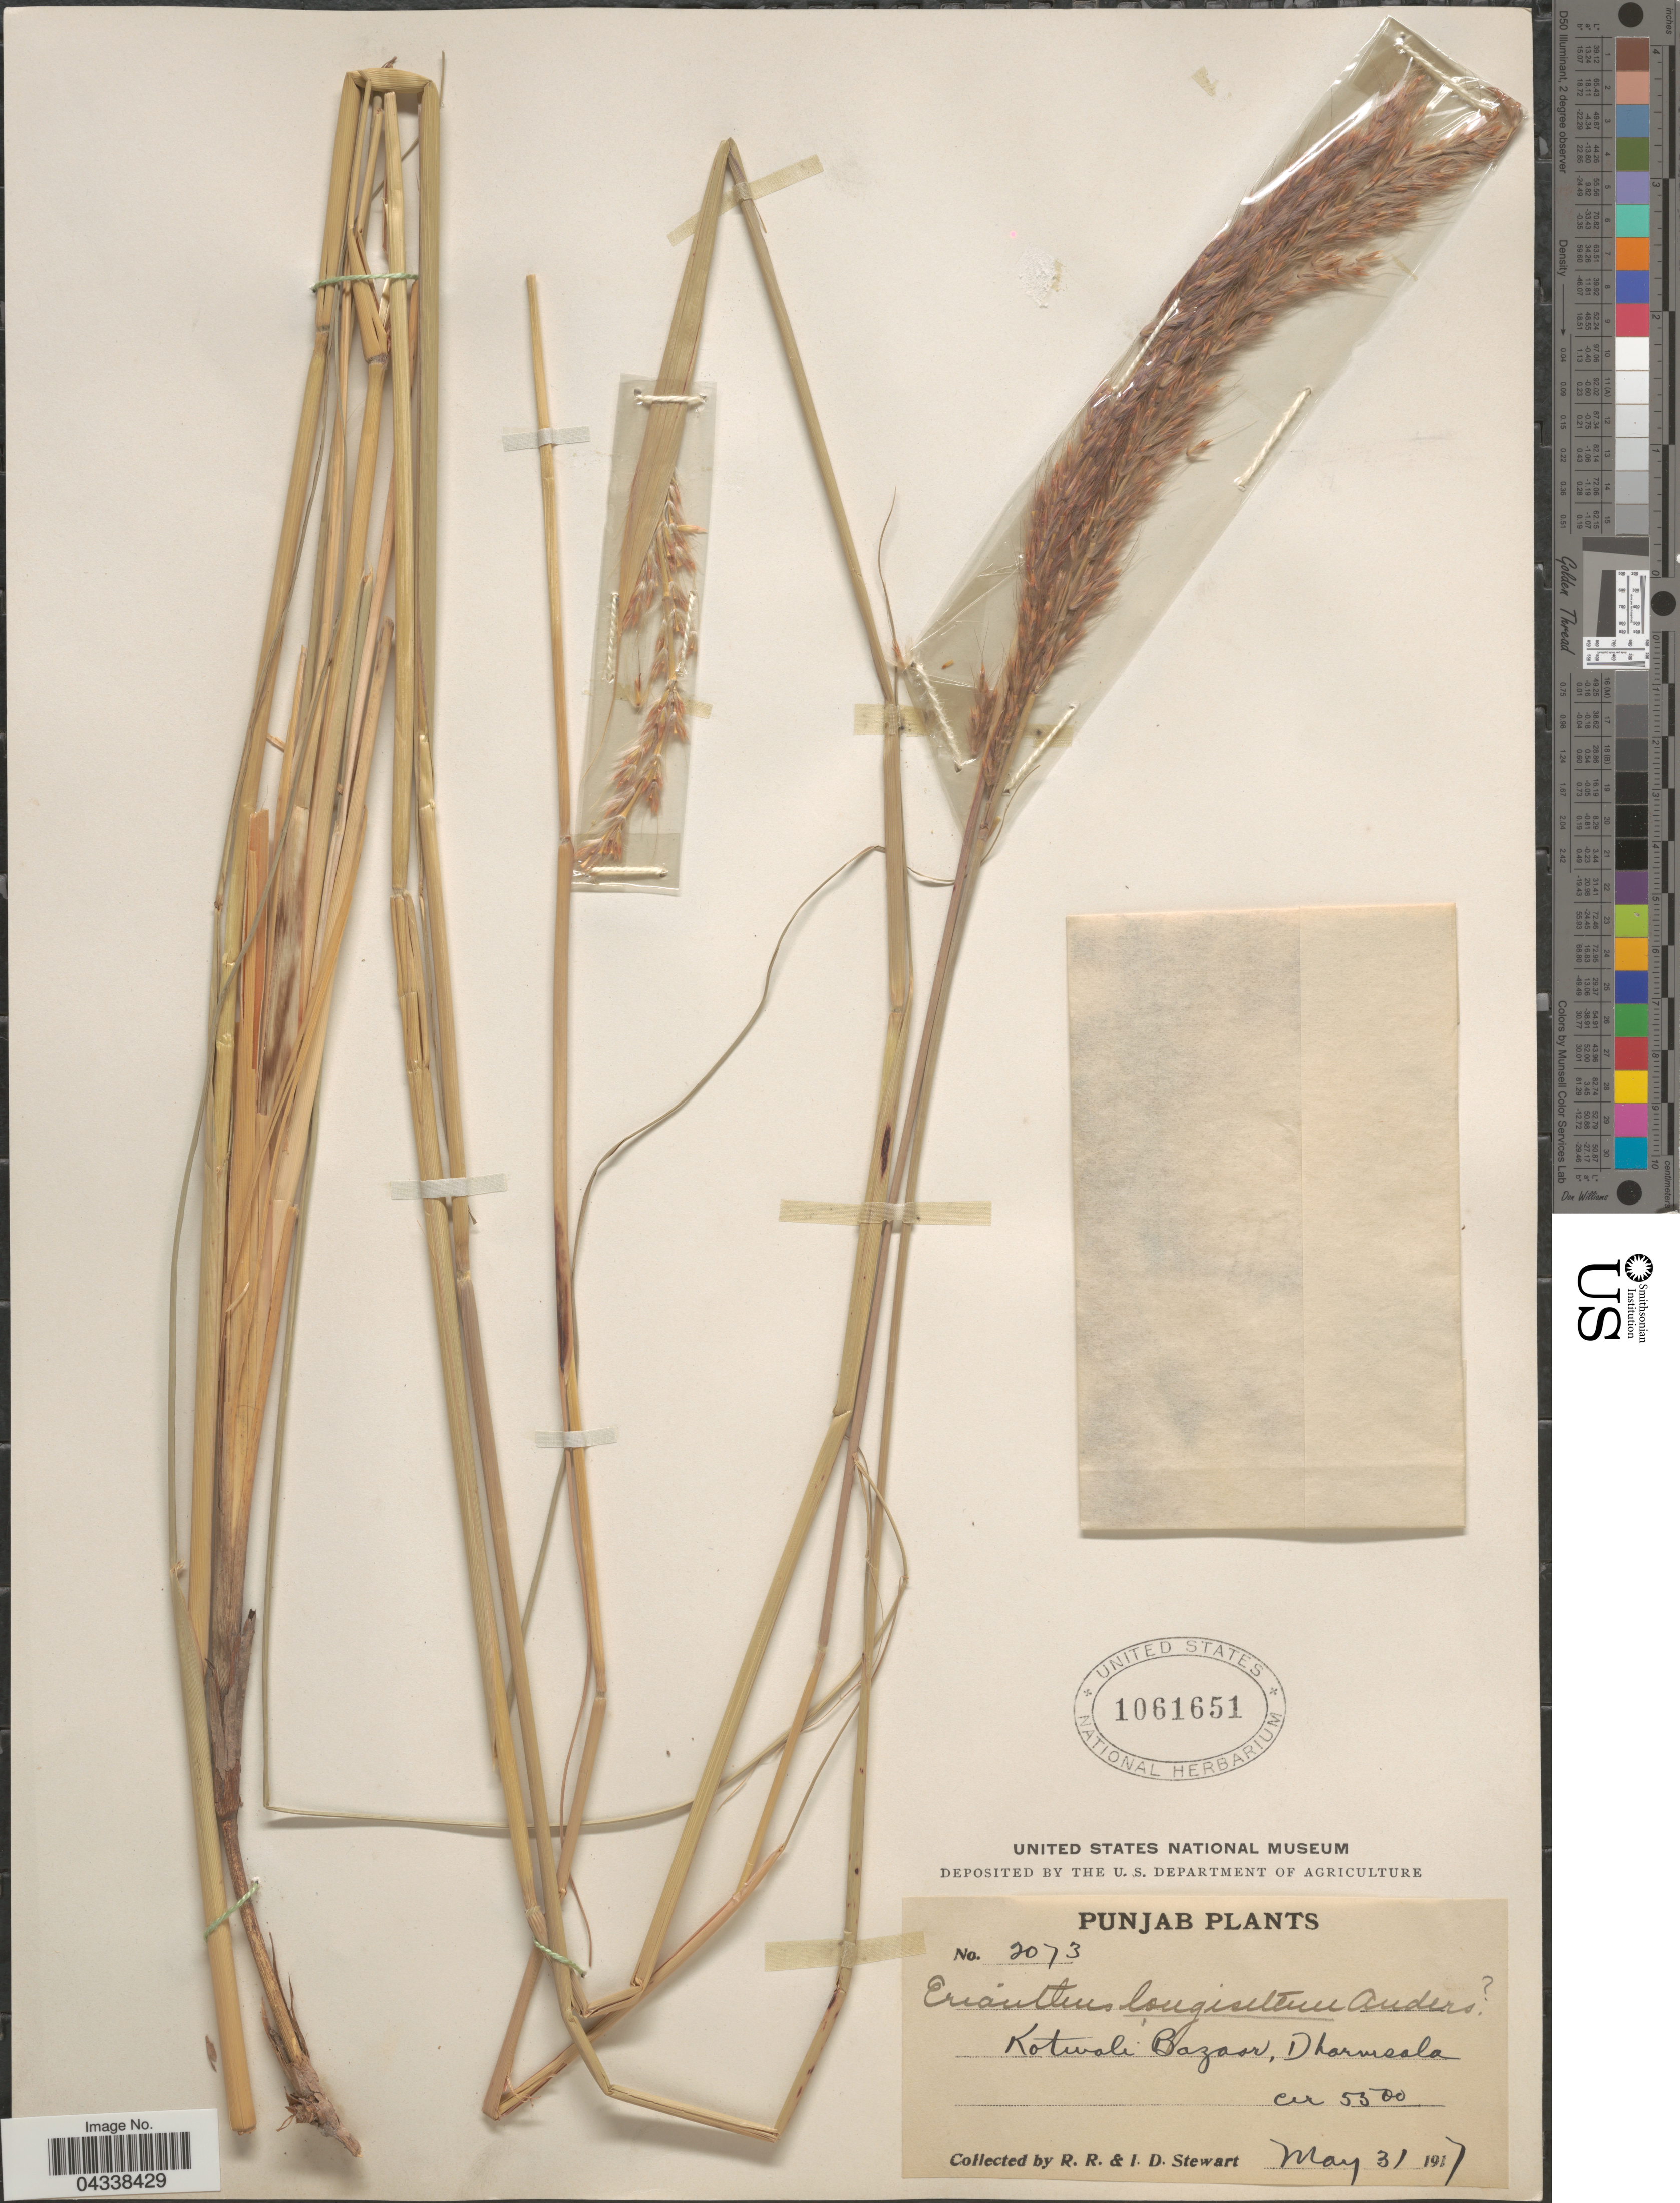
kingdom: Plantae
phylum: Tracheophyta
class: Liliopsida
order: Poales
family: Poaceae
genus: Saccharum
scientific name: Saccharum rufipilum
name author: Steud.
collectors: R. Stewart & I. Stewart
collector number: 2073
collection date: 1917-05-31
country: India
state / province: Himachal Pradesh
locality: Kotwali Bazaar, Dharmsala.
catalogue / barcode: US 1061651